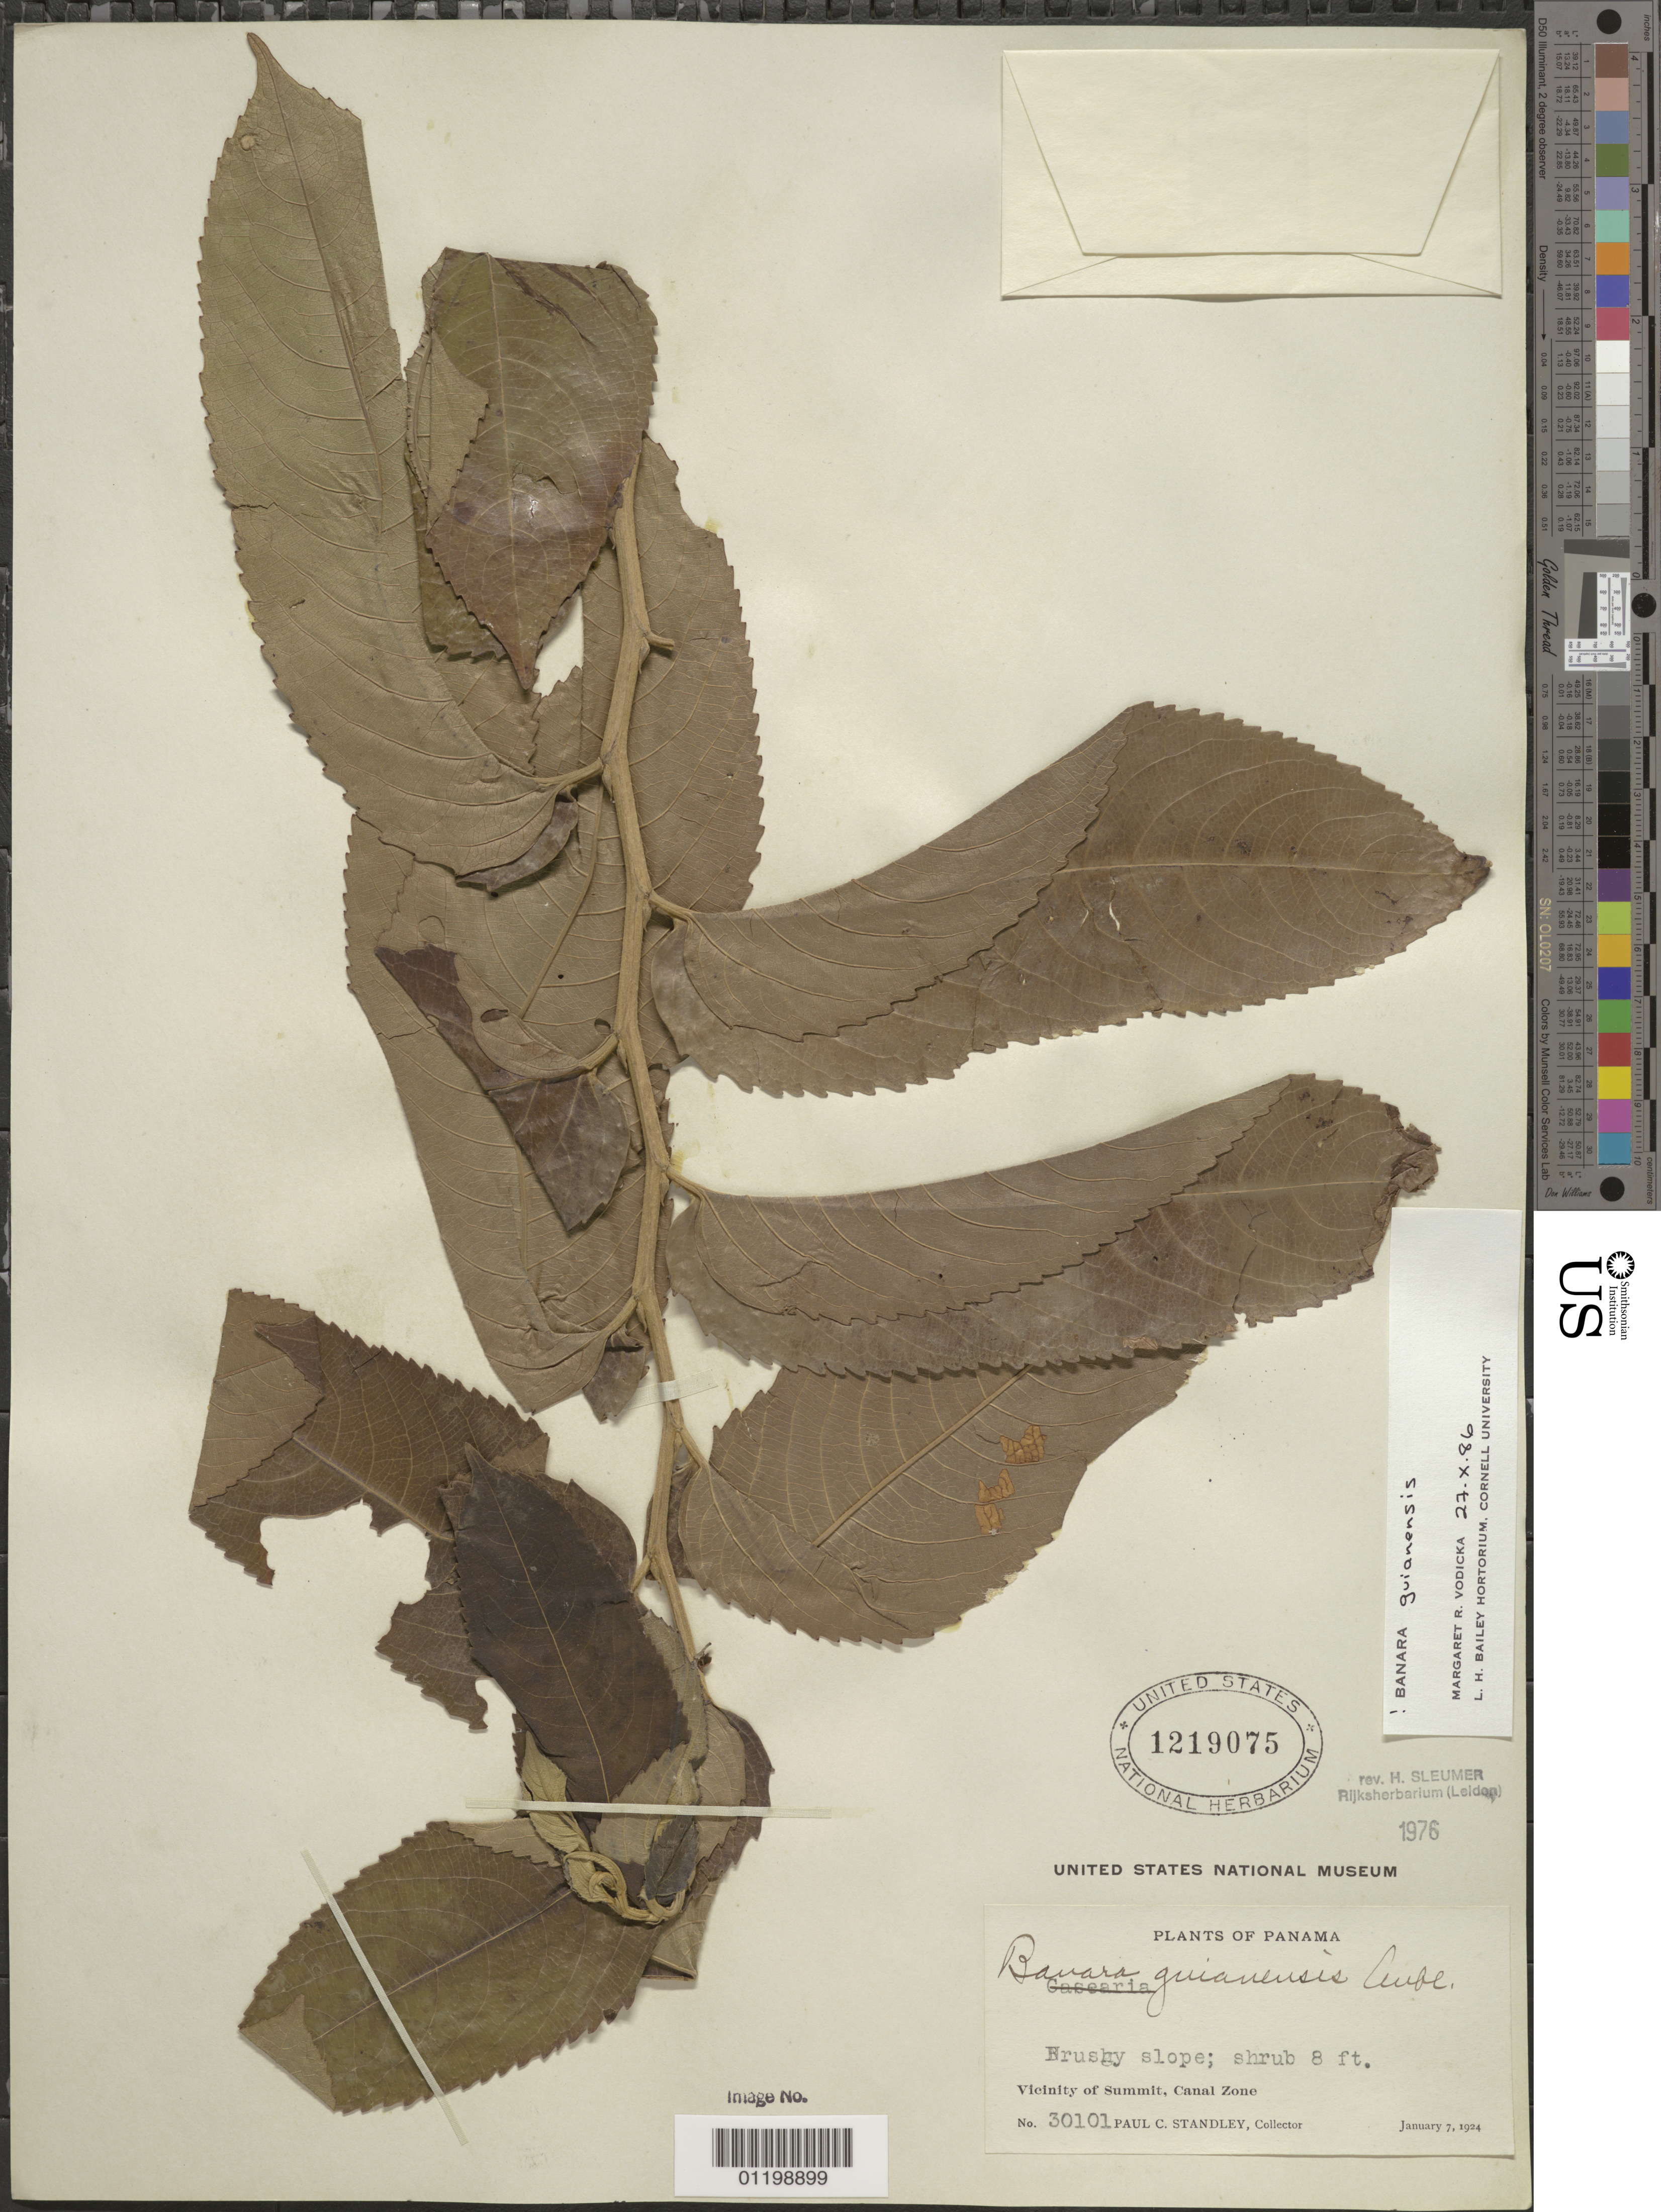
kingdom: Plantae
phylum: Tracheophyta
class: Magnoliopsida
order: Malpighiales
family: Salicaceae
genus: Banara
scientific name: Banara guianensis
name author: Aubl.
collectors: P. C. Standley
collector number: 30101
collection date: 1924-01-07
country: Panama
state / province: Panamá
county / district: Canal Zone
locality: Vicinity of Summit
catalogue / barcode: US 1219075